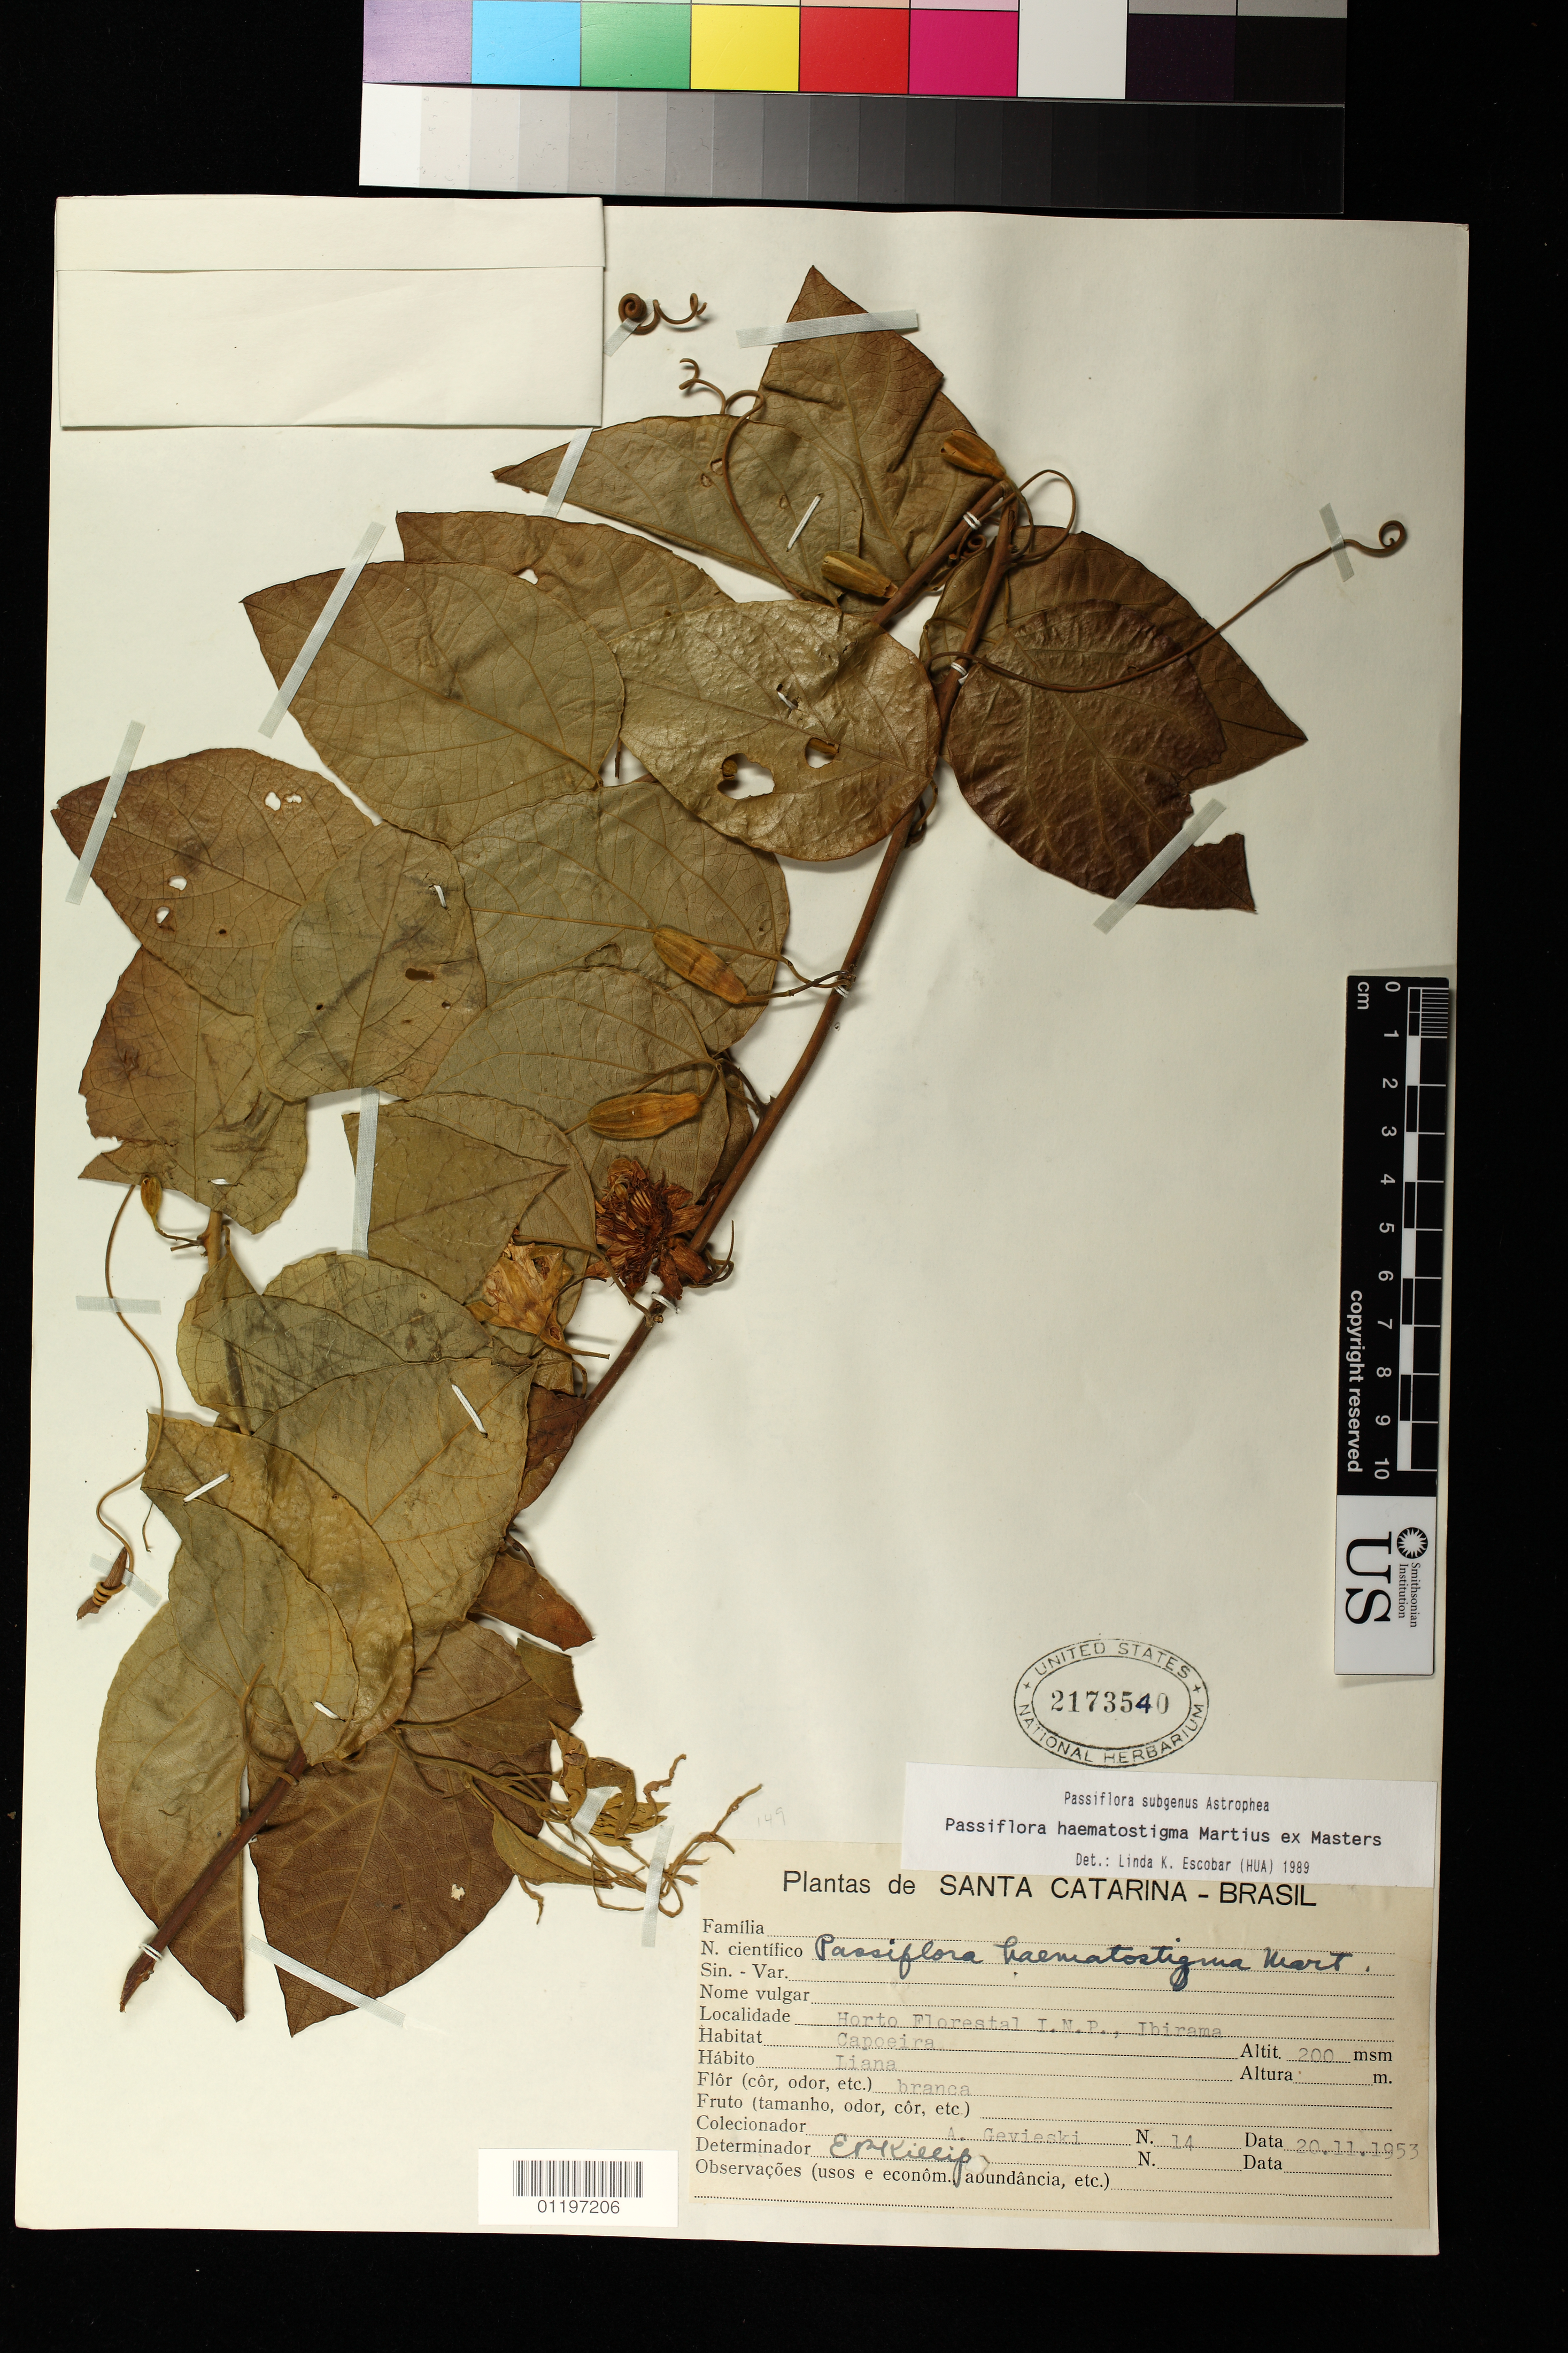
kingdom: Plantae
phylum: Tracheophyta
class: Magnoliopsida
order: Malpighiales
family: Passifloraceae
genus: Passiflora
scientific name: Passiflora haematostigma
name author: Mart. ex Mast.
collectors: A. Gevieski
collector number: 14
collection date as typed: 20 Nov 1953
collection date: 1953-11-20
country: Brazil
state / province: Santa Catarina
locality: Santa Catarina: Horto Florestal I.N.P., Ibirama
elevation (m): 200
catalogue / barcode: US 2173540